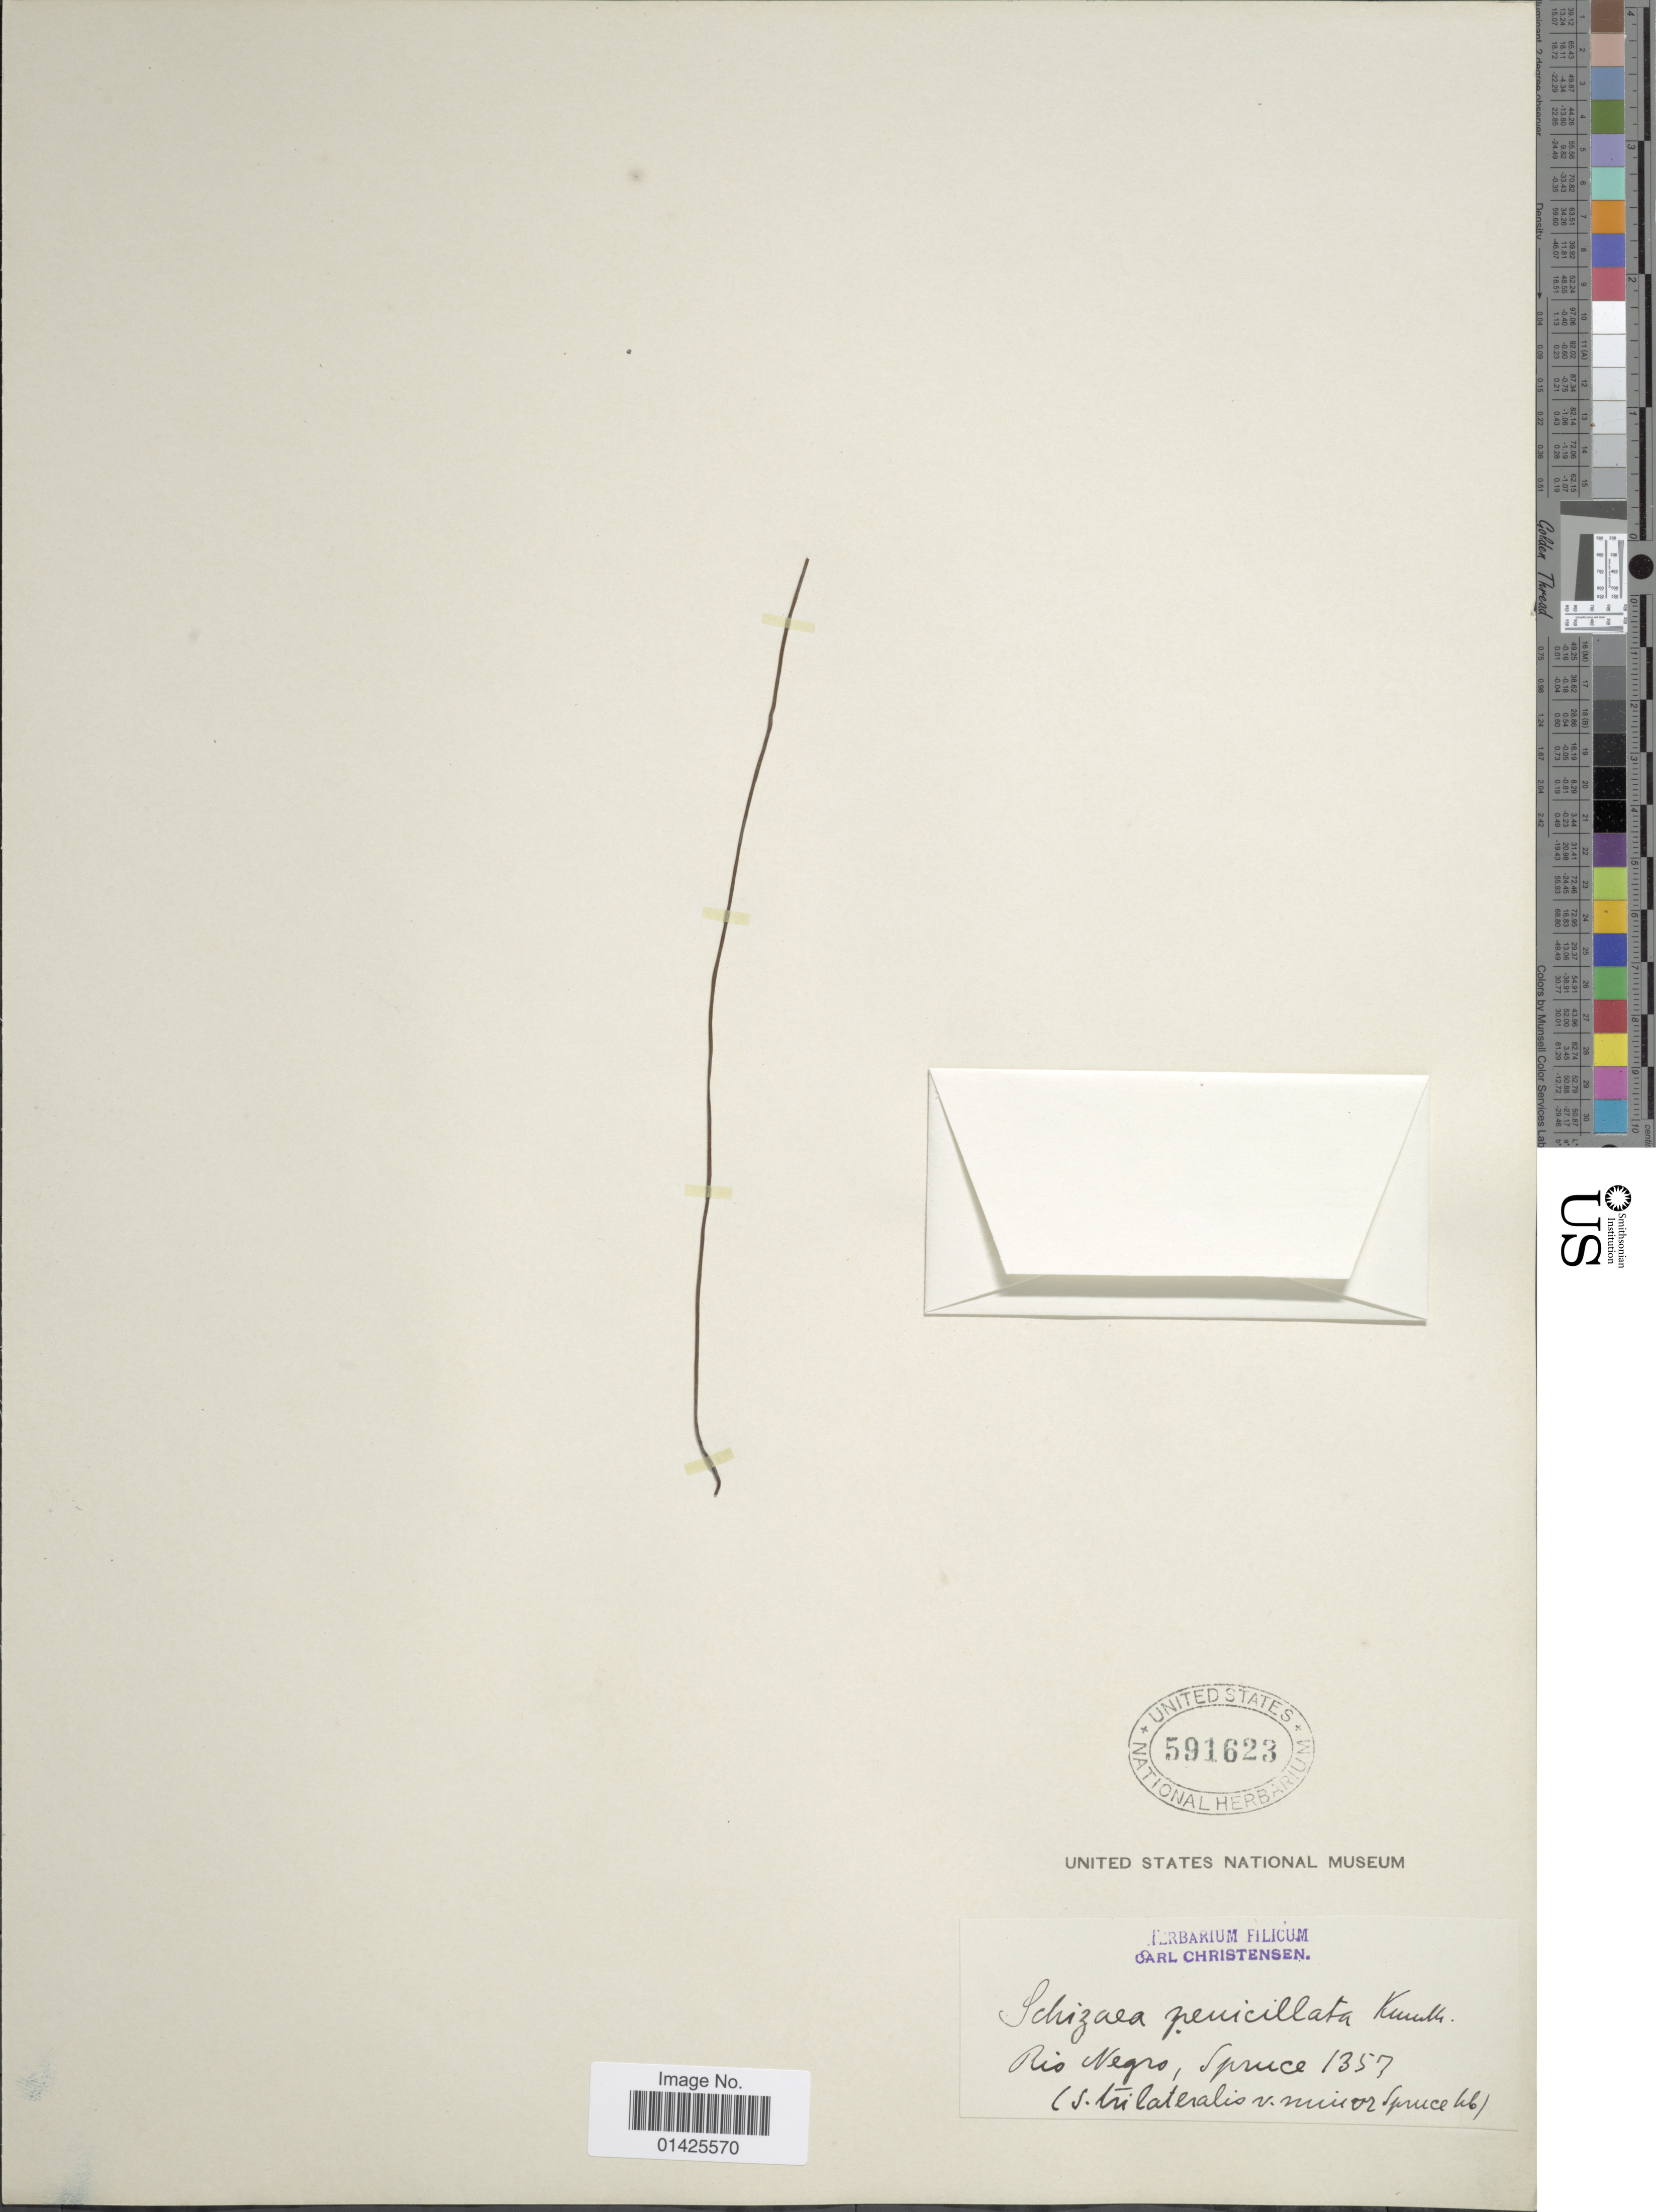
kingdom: Plantae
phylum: Tracheophyta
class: Polypodiopsida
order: Schizaeales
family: Schizaeaceae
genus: Actinostachys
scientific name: Actinostachys subtrijuga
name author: (Mart.) C. Presl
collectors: -. Spruce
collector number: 1357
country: Argentina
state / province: Rio Negro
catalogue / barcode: US 591623